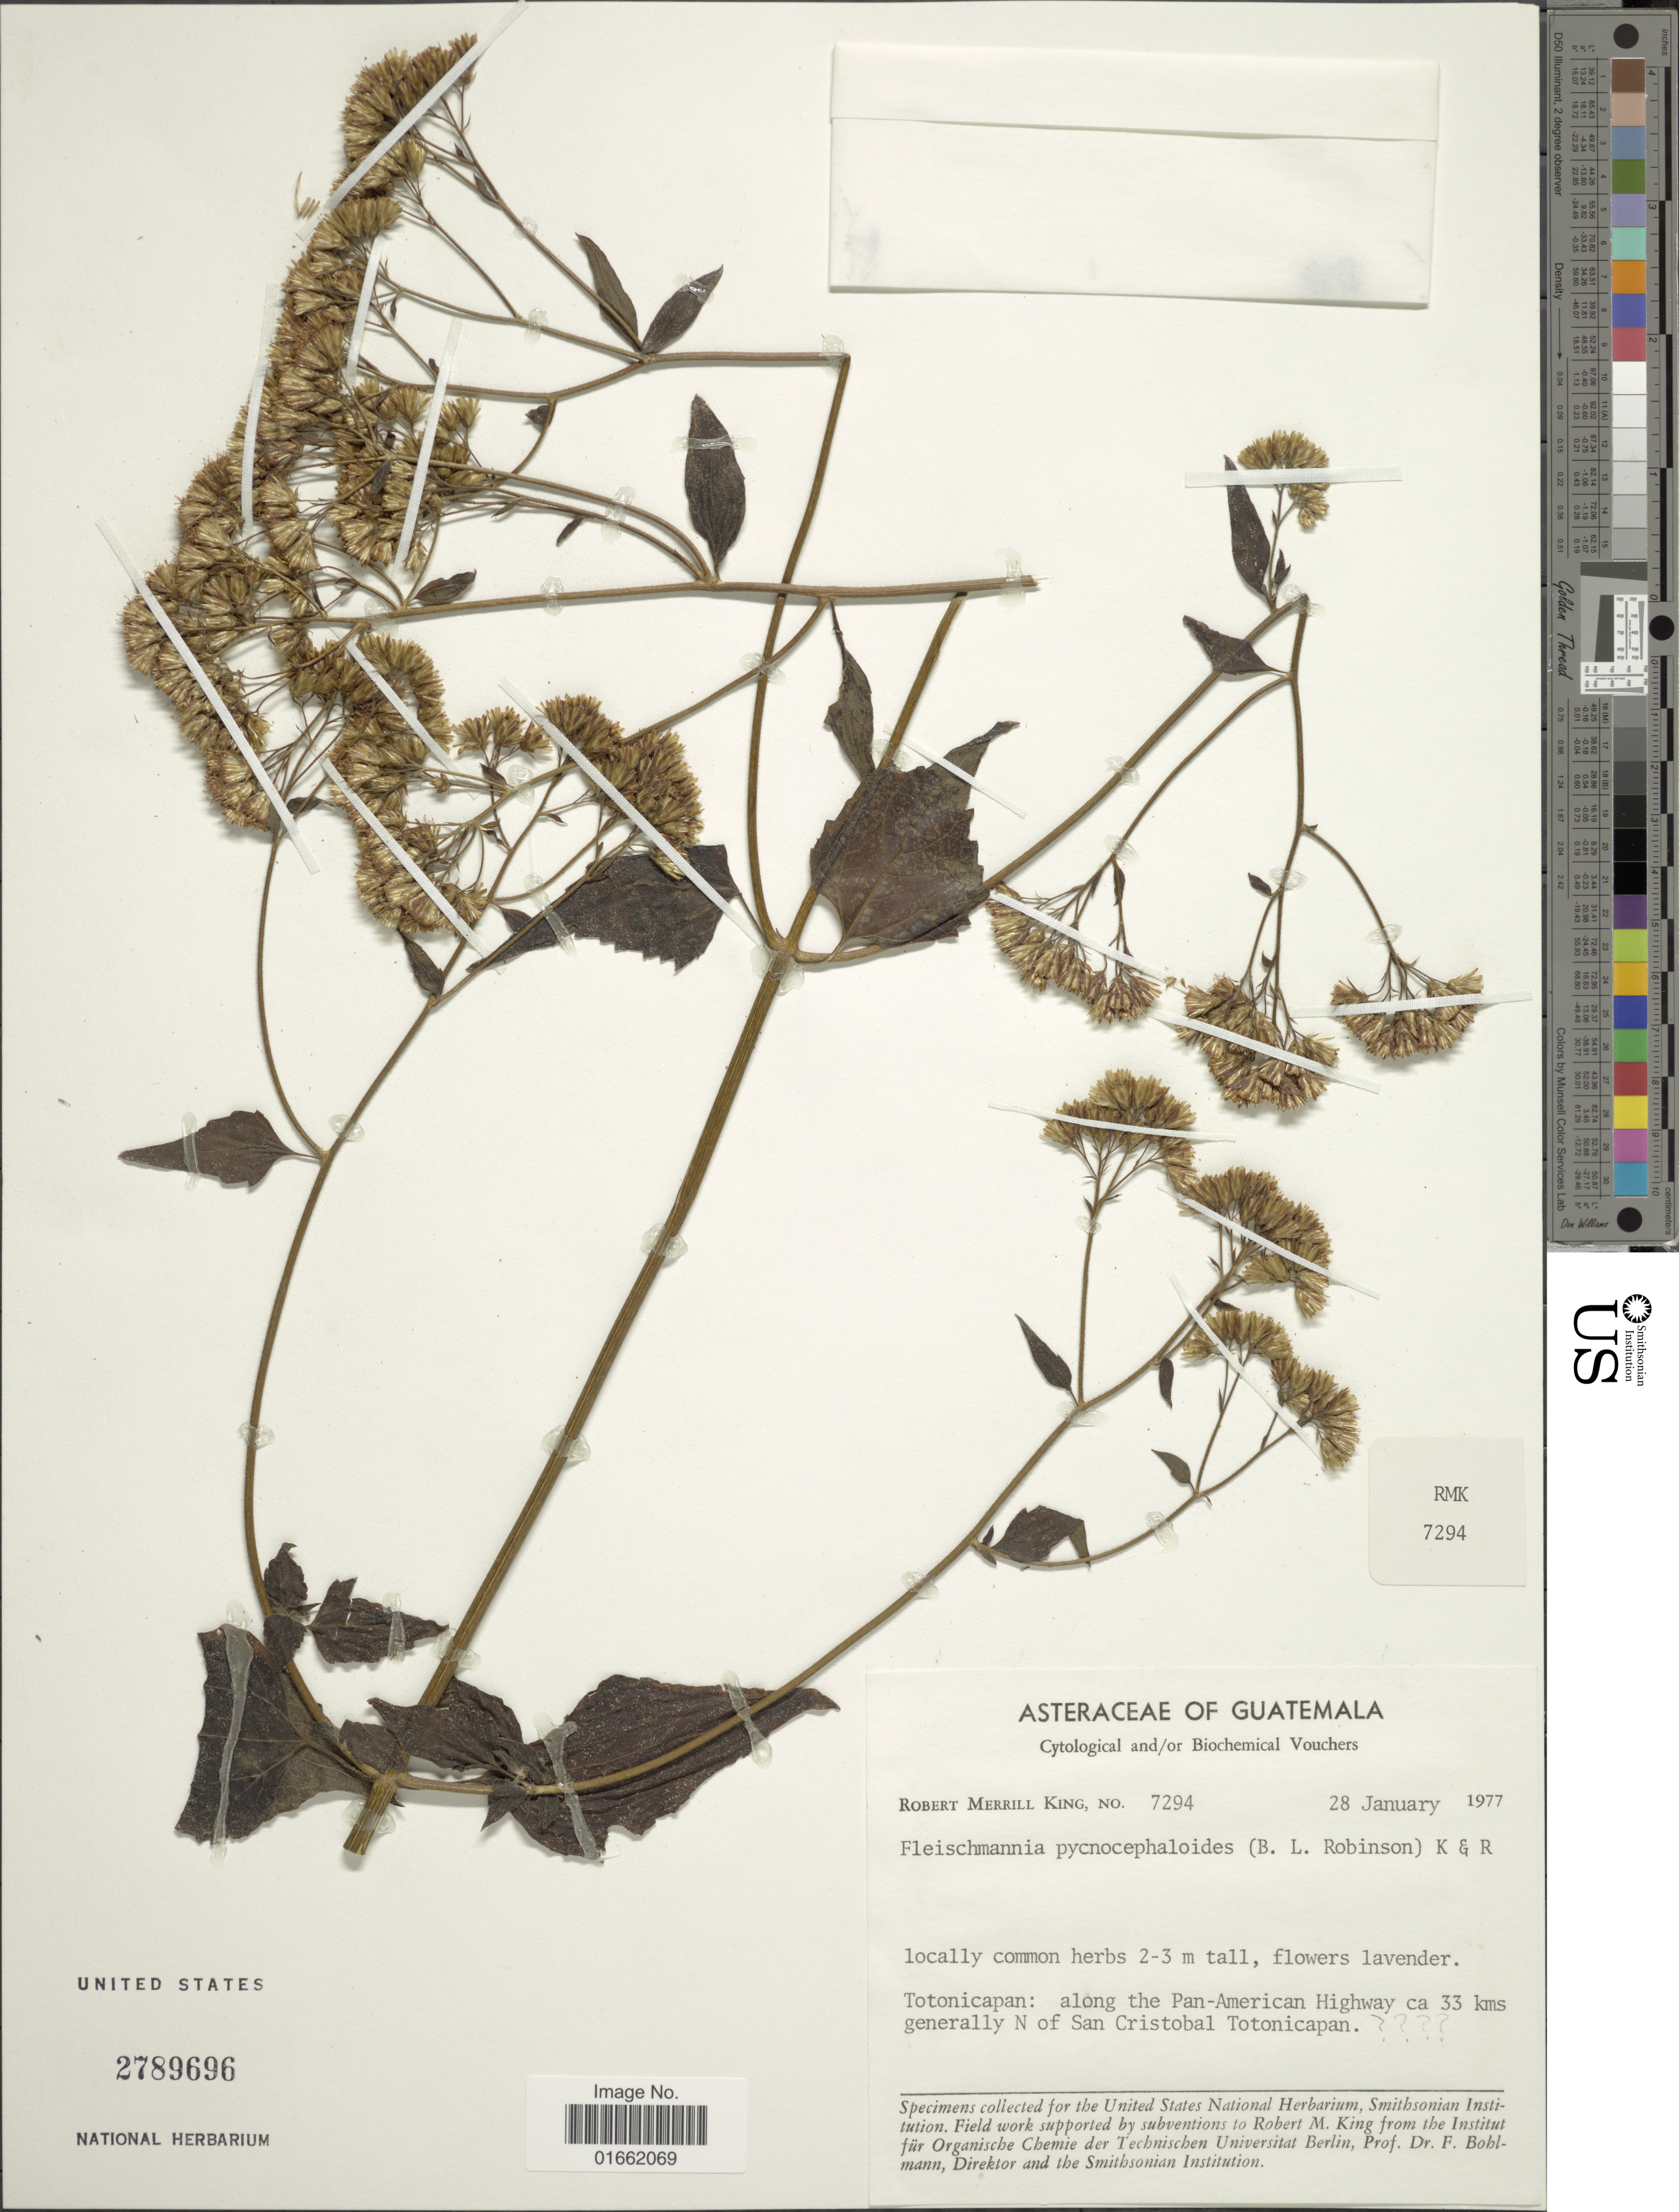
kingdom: Plantae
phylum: Tracheophyta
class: Magnoliopsida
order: Asterales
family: Asteraceae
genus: Fleischmannia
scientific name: Fleischmannia pycnocephaloides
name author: (B.L. Rob.) R.M. King & H. Rob.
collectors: R. M. King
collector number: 7294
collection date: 1977-01-28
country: Guatemala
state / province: Totonicapan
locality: Totonicapan: along the Pan-American Highway ca 33 kms generally N of San Cristobal Totonicapan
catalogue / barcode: US 2789696